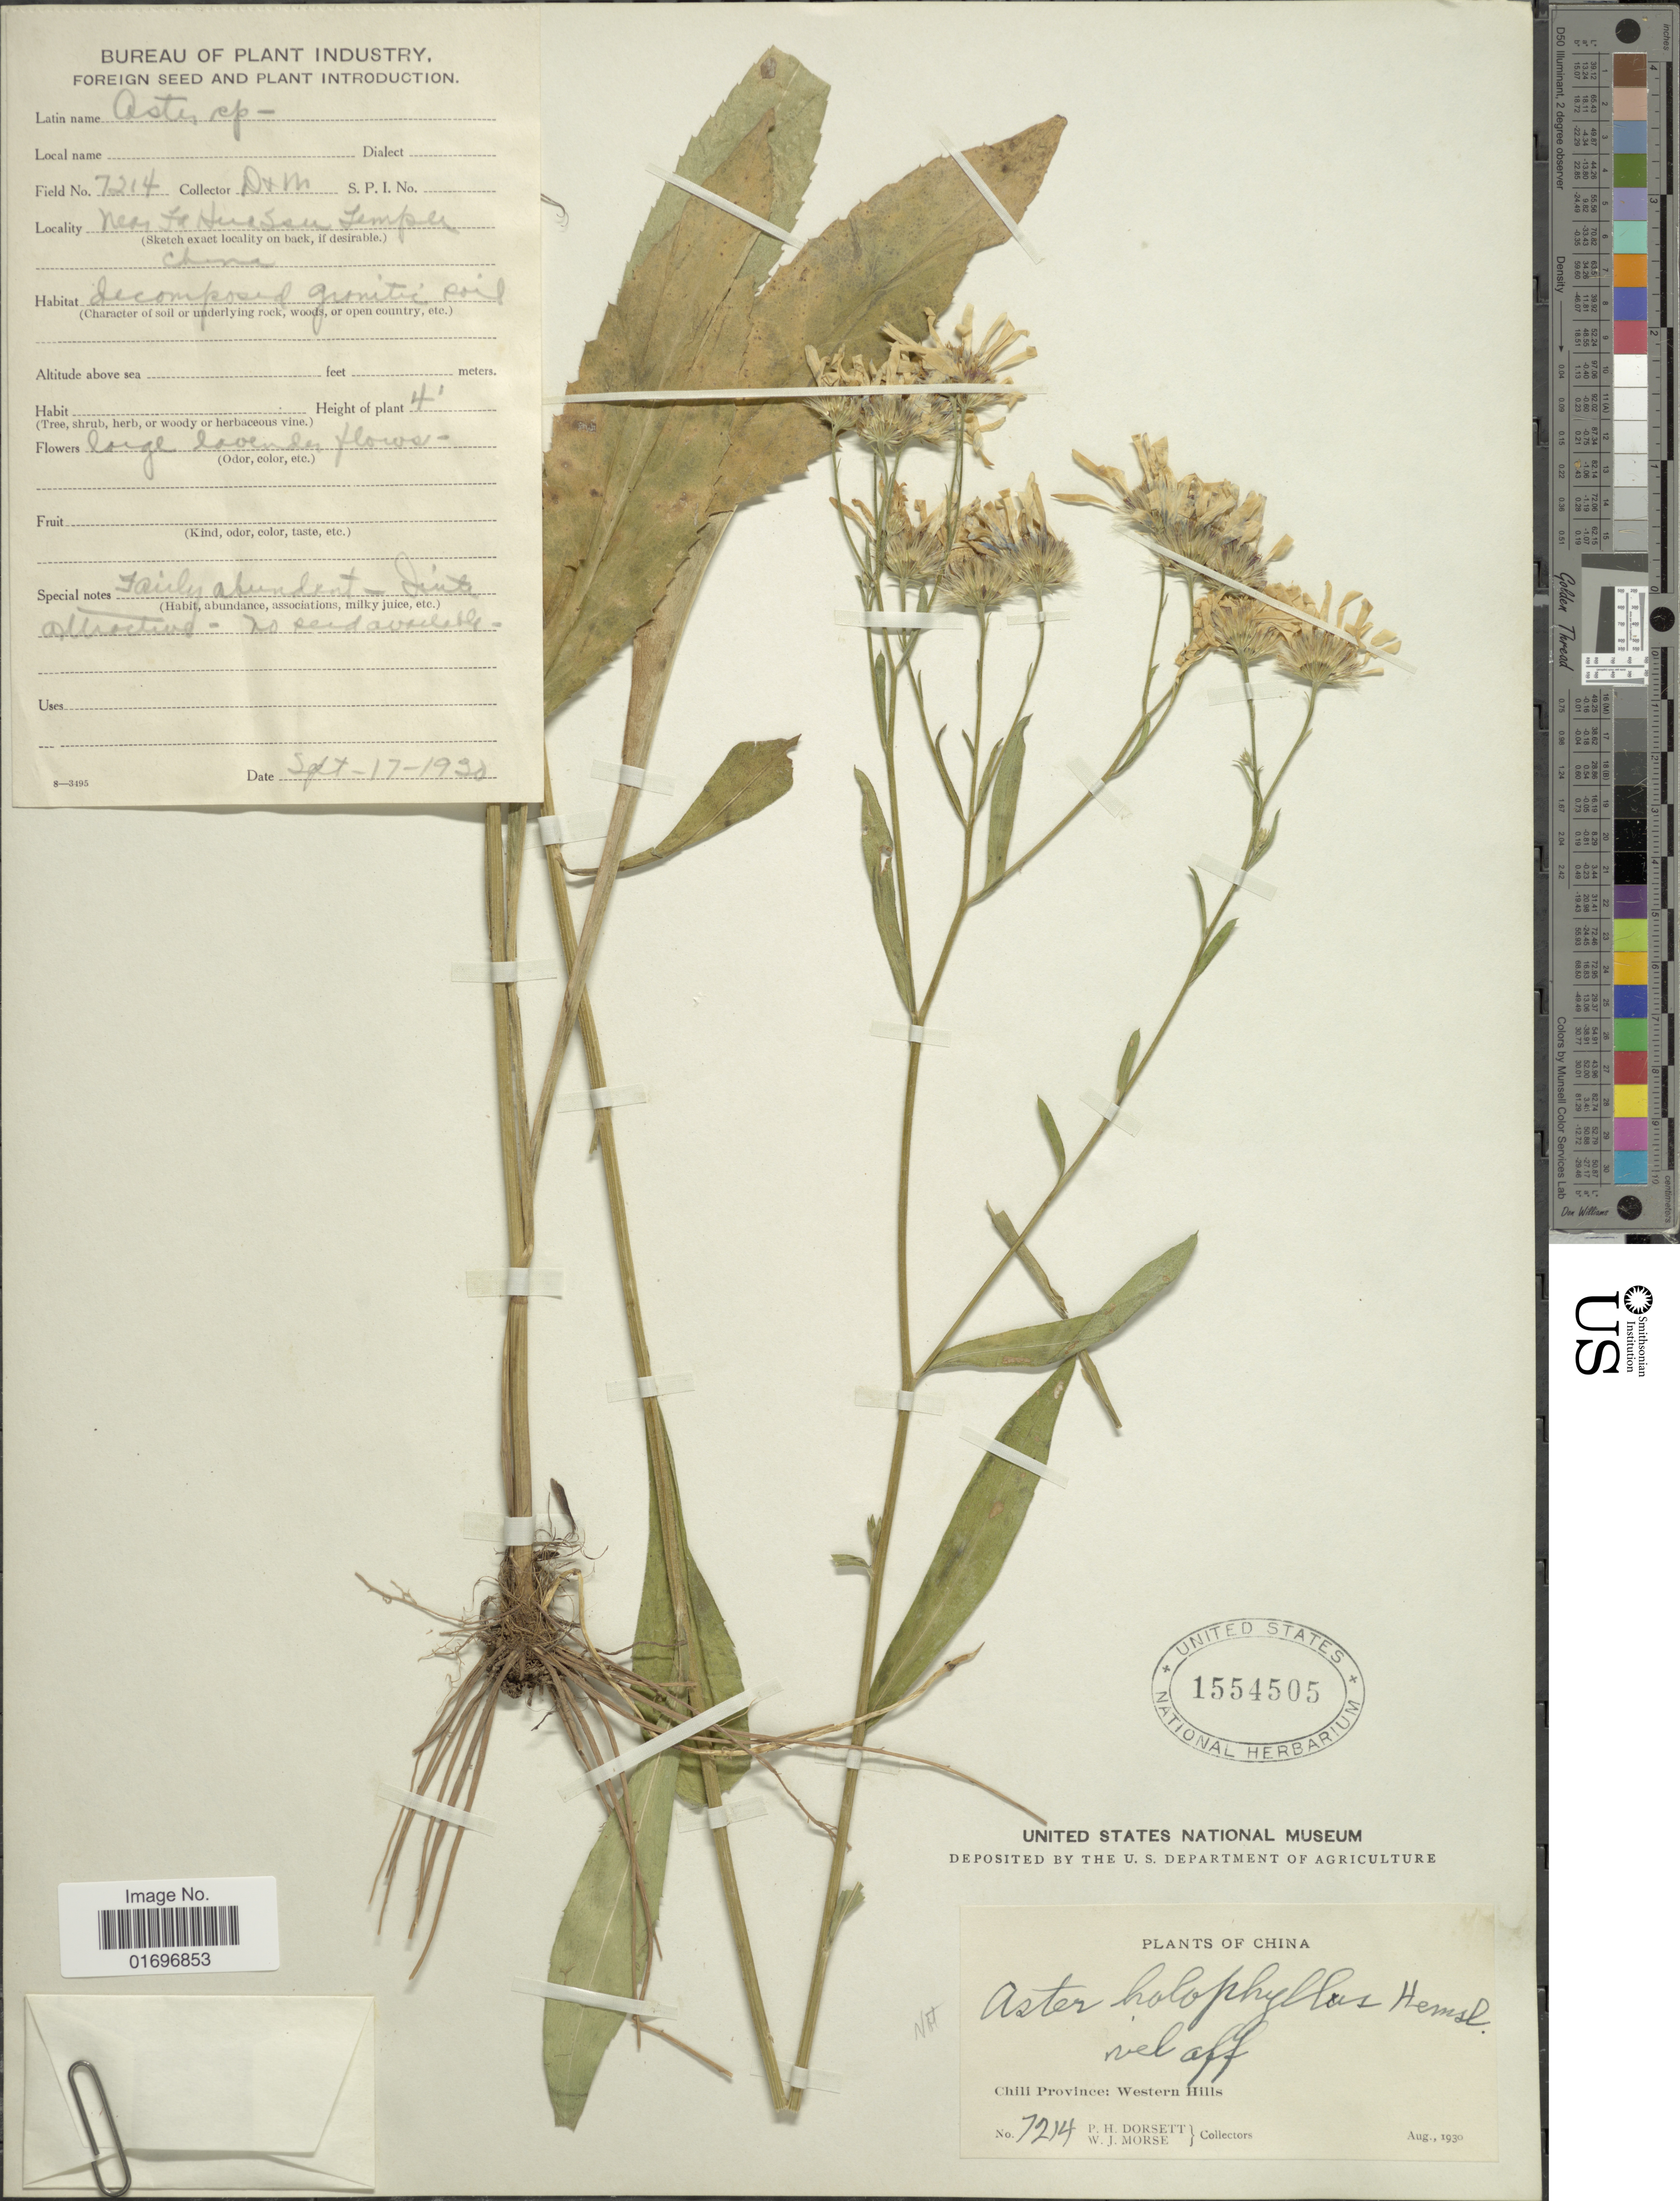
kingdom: Plantae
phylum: Tracheophyta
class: Magnoliopsida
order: Asterales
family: Asteraceae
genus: Aster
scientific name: Aster sp.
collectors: P. H. Dorsett & W. J. Morse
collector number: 7214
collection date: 1930-08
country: China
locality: Chili Province: Western Hills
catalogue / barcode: US 1554505